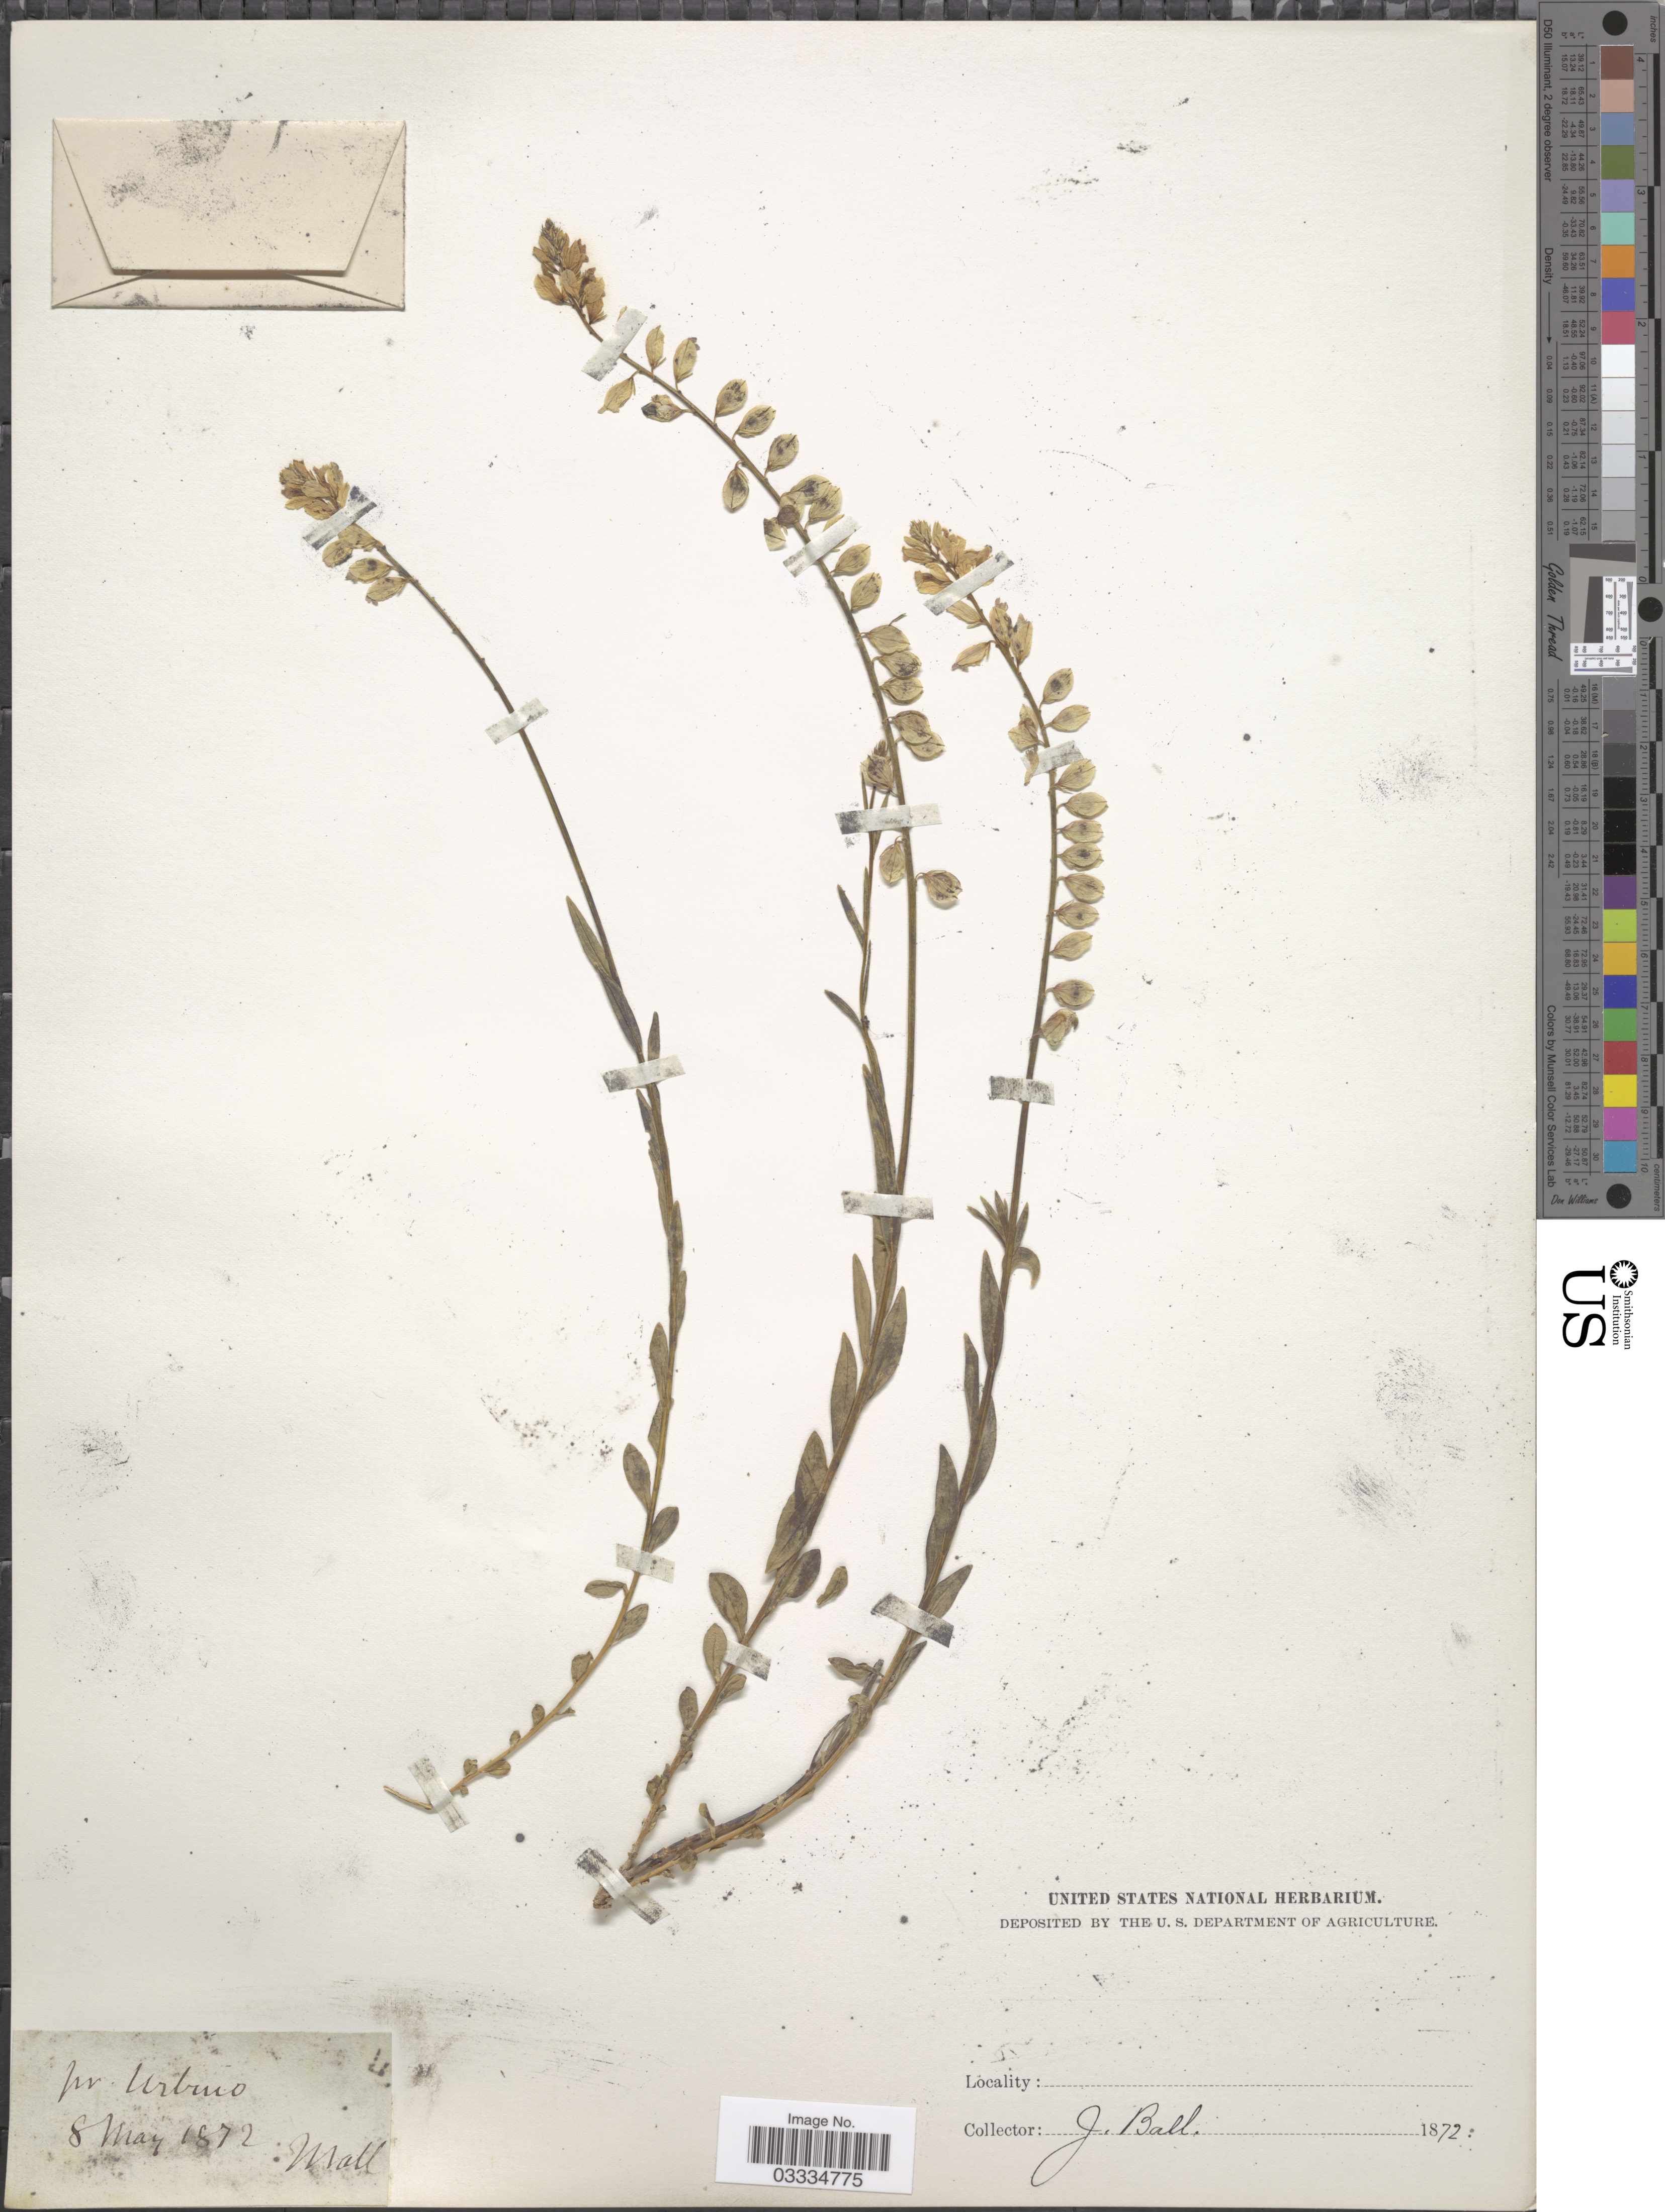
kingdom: Plantae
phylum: Tracheophyta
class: Magnoliopsida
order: Fabales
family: Polygalaceae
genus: Polygala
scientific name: Polygala sp.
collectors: J. Ball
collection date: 1872-05-08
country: Italy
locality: Pr. Urbino.